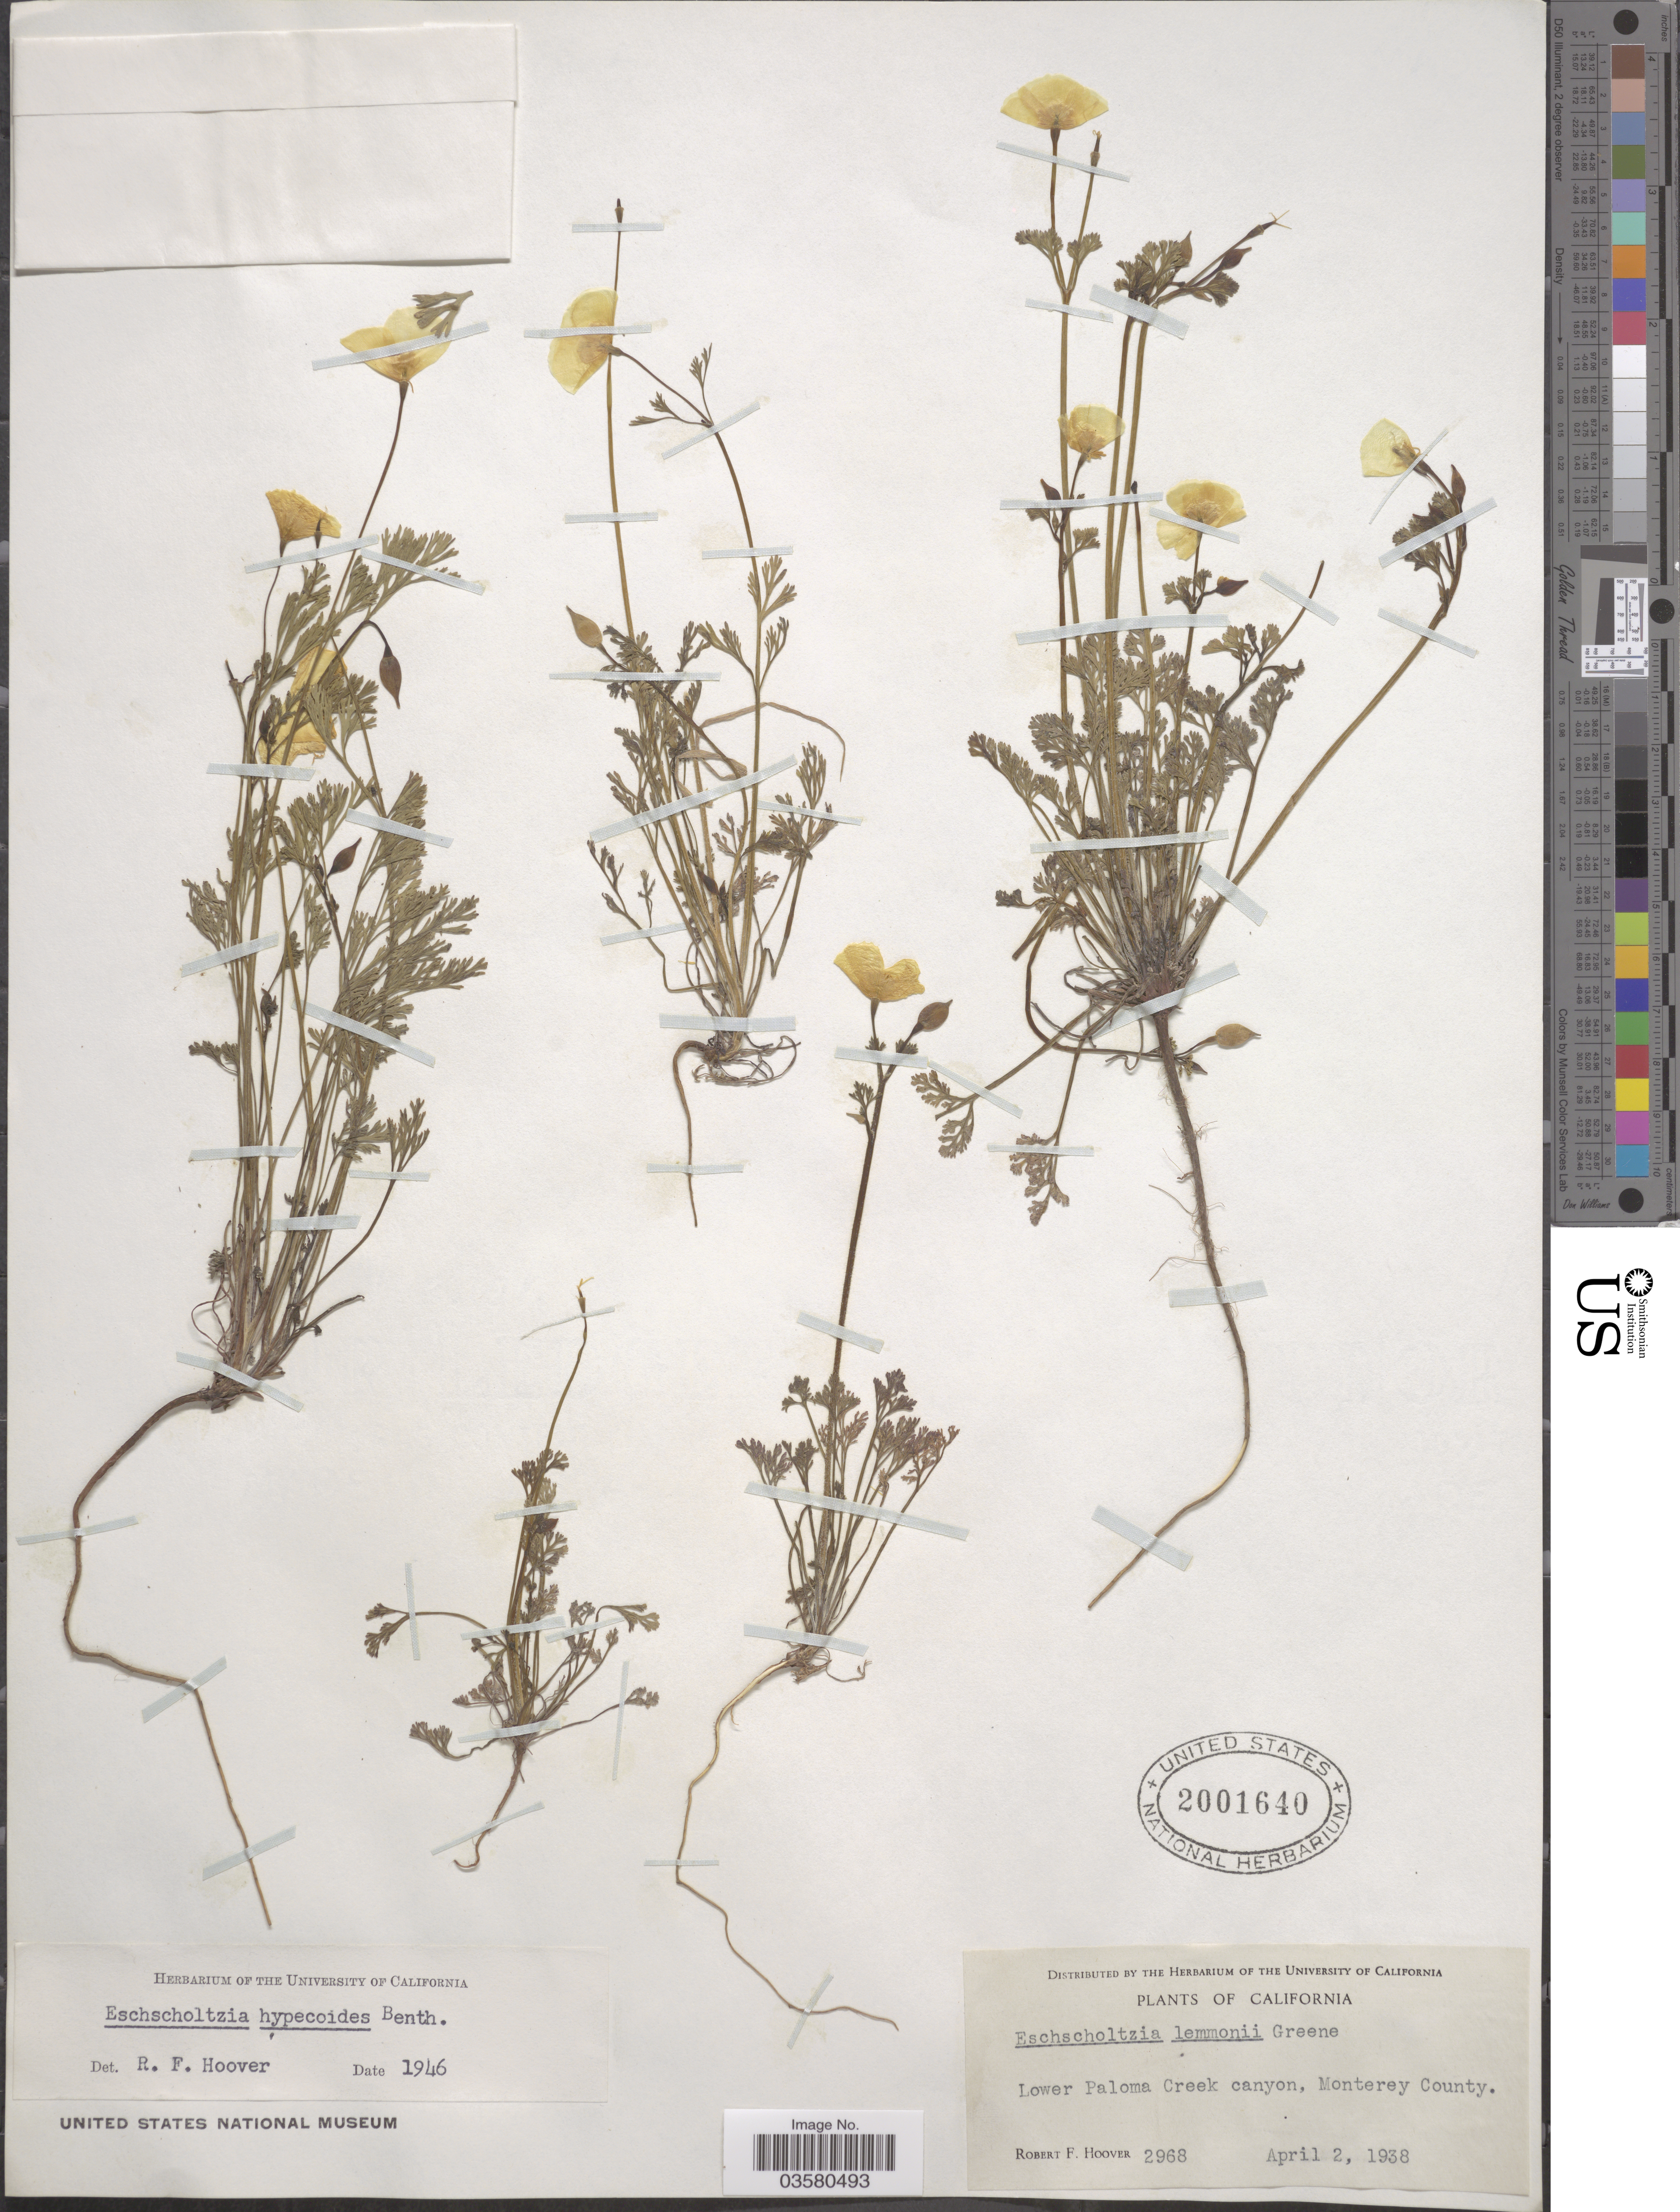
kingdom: Plantae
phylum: Tracheophyta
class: Magnoliopsida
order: Ranunculales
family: Papaveraceae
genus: Eschscholzia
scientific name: Eschscholzia hypecoides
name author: Benth.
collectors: R. F. Hoover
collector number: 2968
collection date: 1938-04-02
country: United States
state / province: California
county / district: Monterey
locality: Lower Paloma Creek canyon, Monterey County.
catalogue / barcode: US 2001640